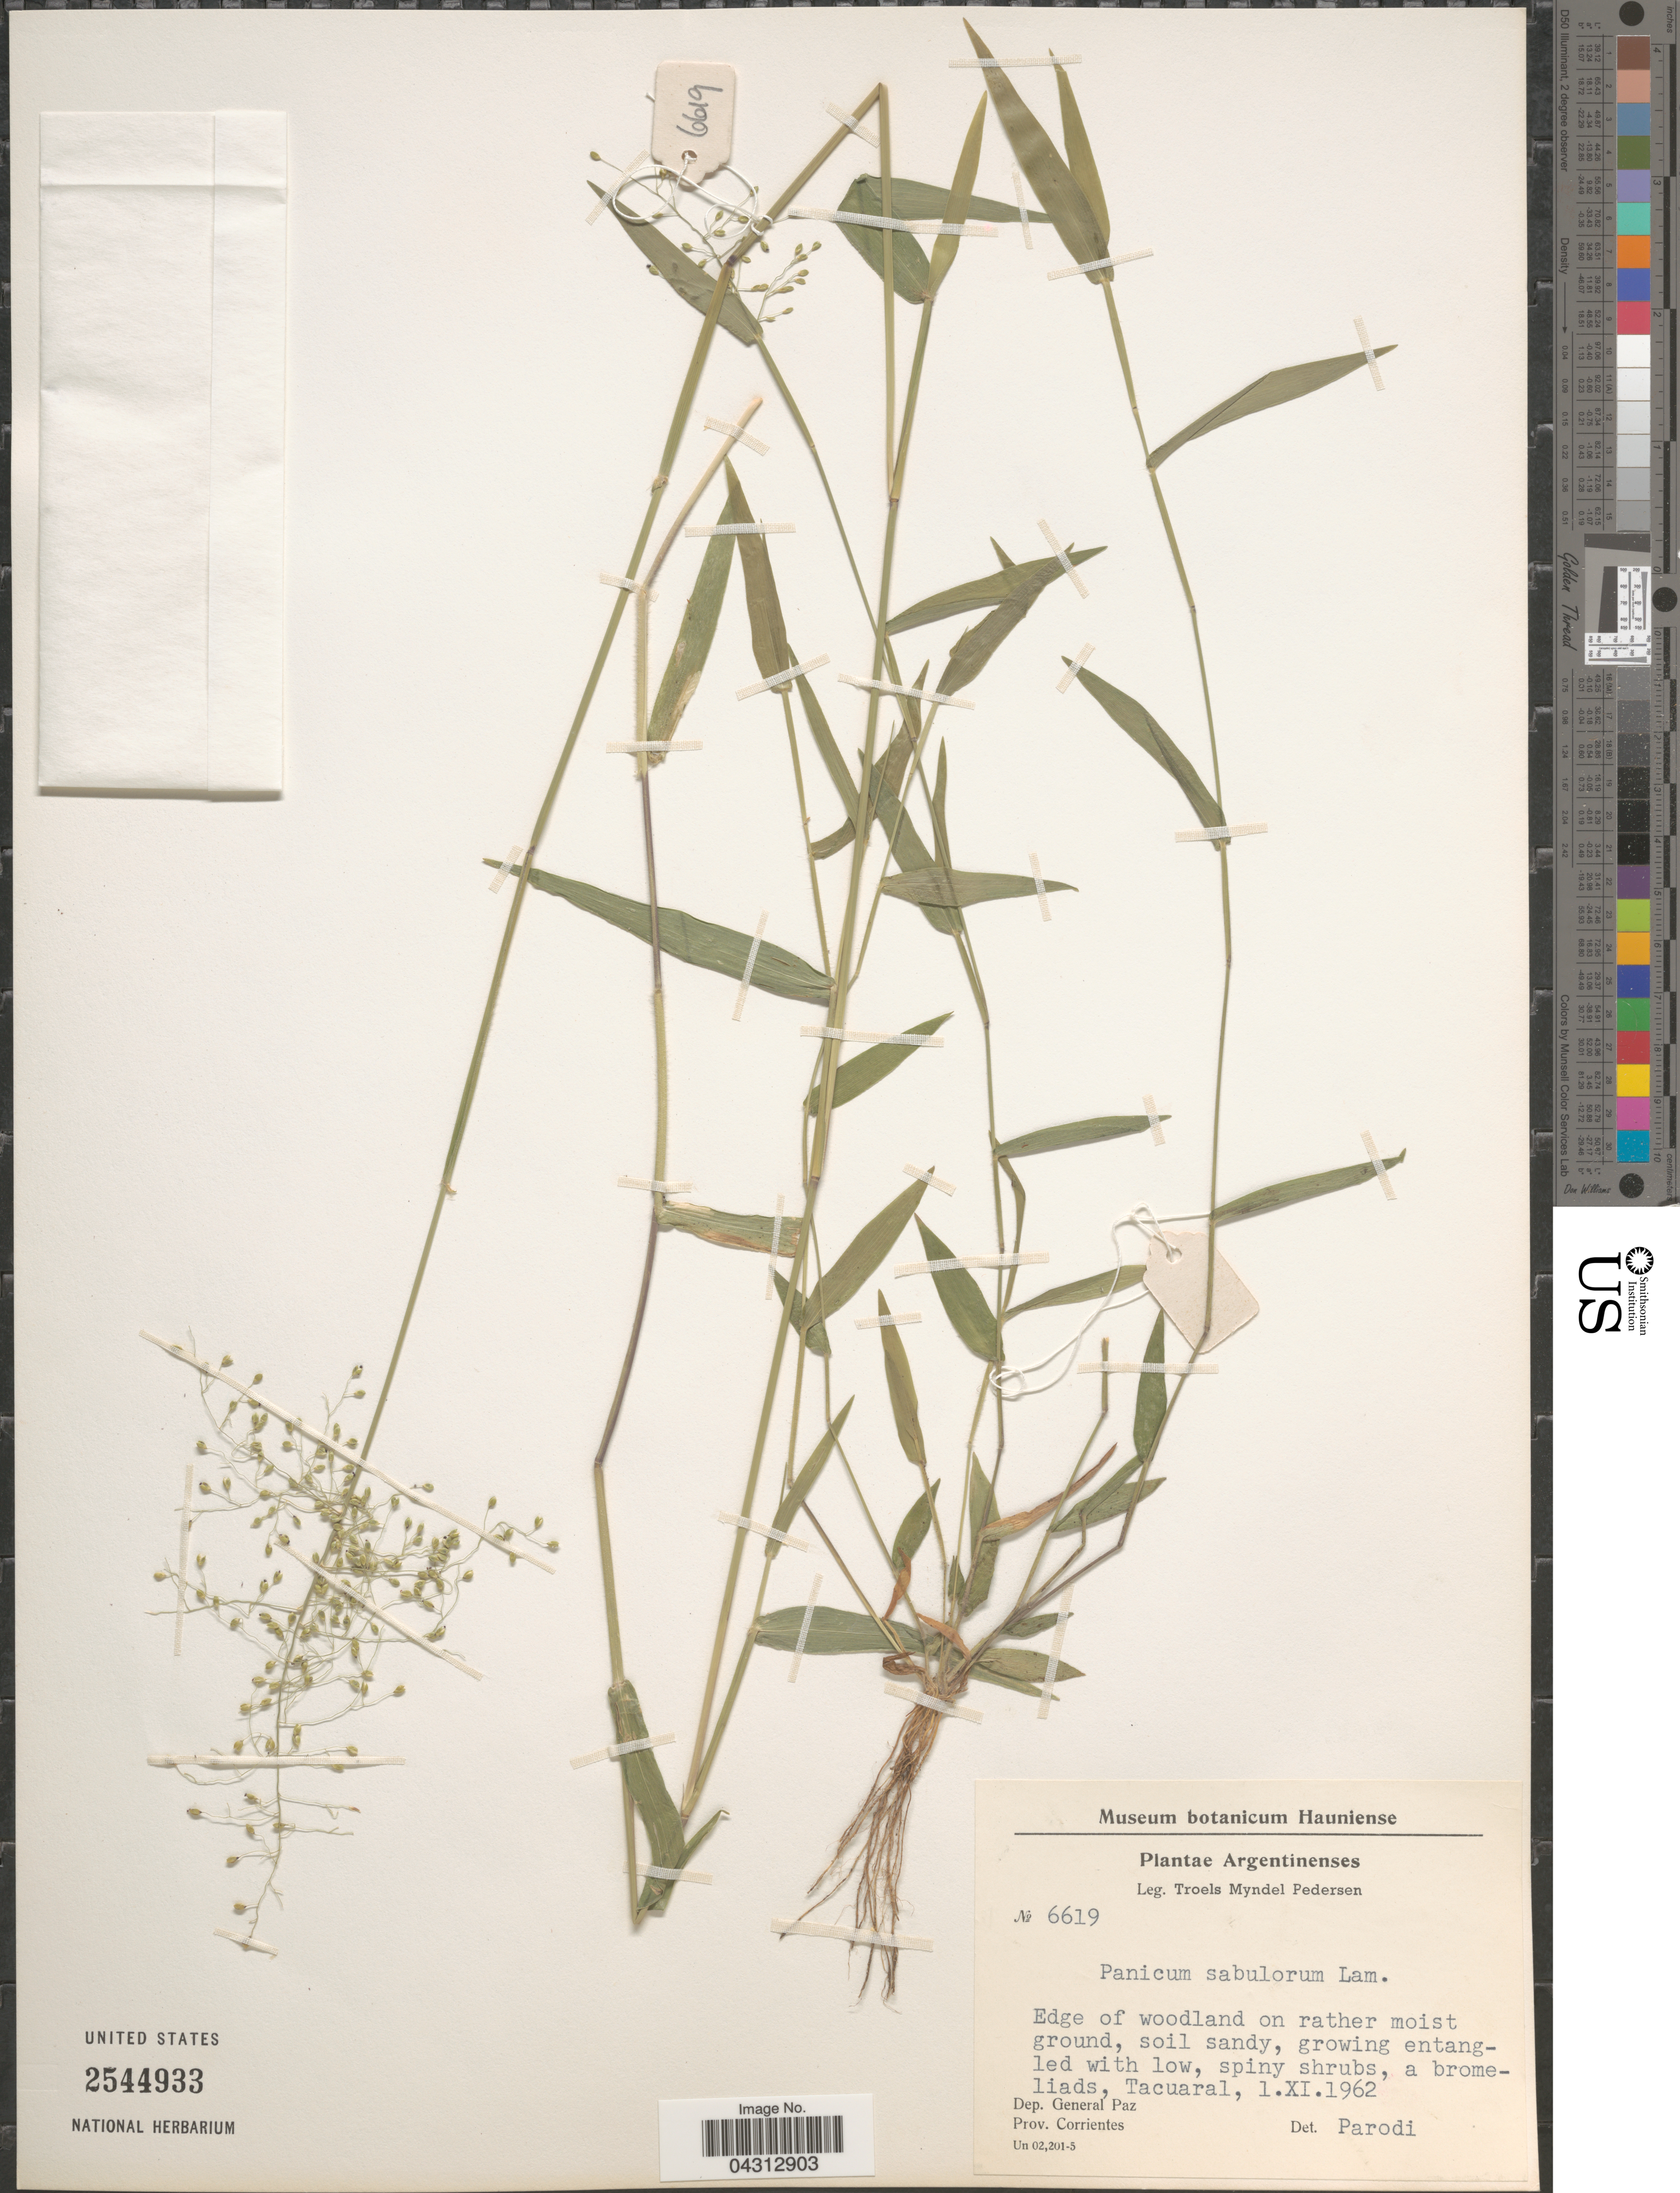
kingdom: Plantae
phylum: Tracheophyta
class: Liliopsida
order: Poales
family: Poaceae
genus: Dichanthelium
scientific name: Dichanthelium sabulorum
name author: (Lam.) Gould & C.A. Clark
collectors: T. Pederson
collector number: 6619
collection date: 1962-11-01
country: Argentina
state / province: Corrientes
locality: Tacuaral. Dep. General Paz.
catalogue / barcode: US 2544933